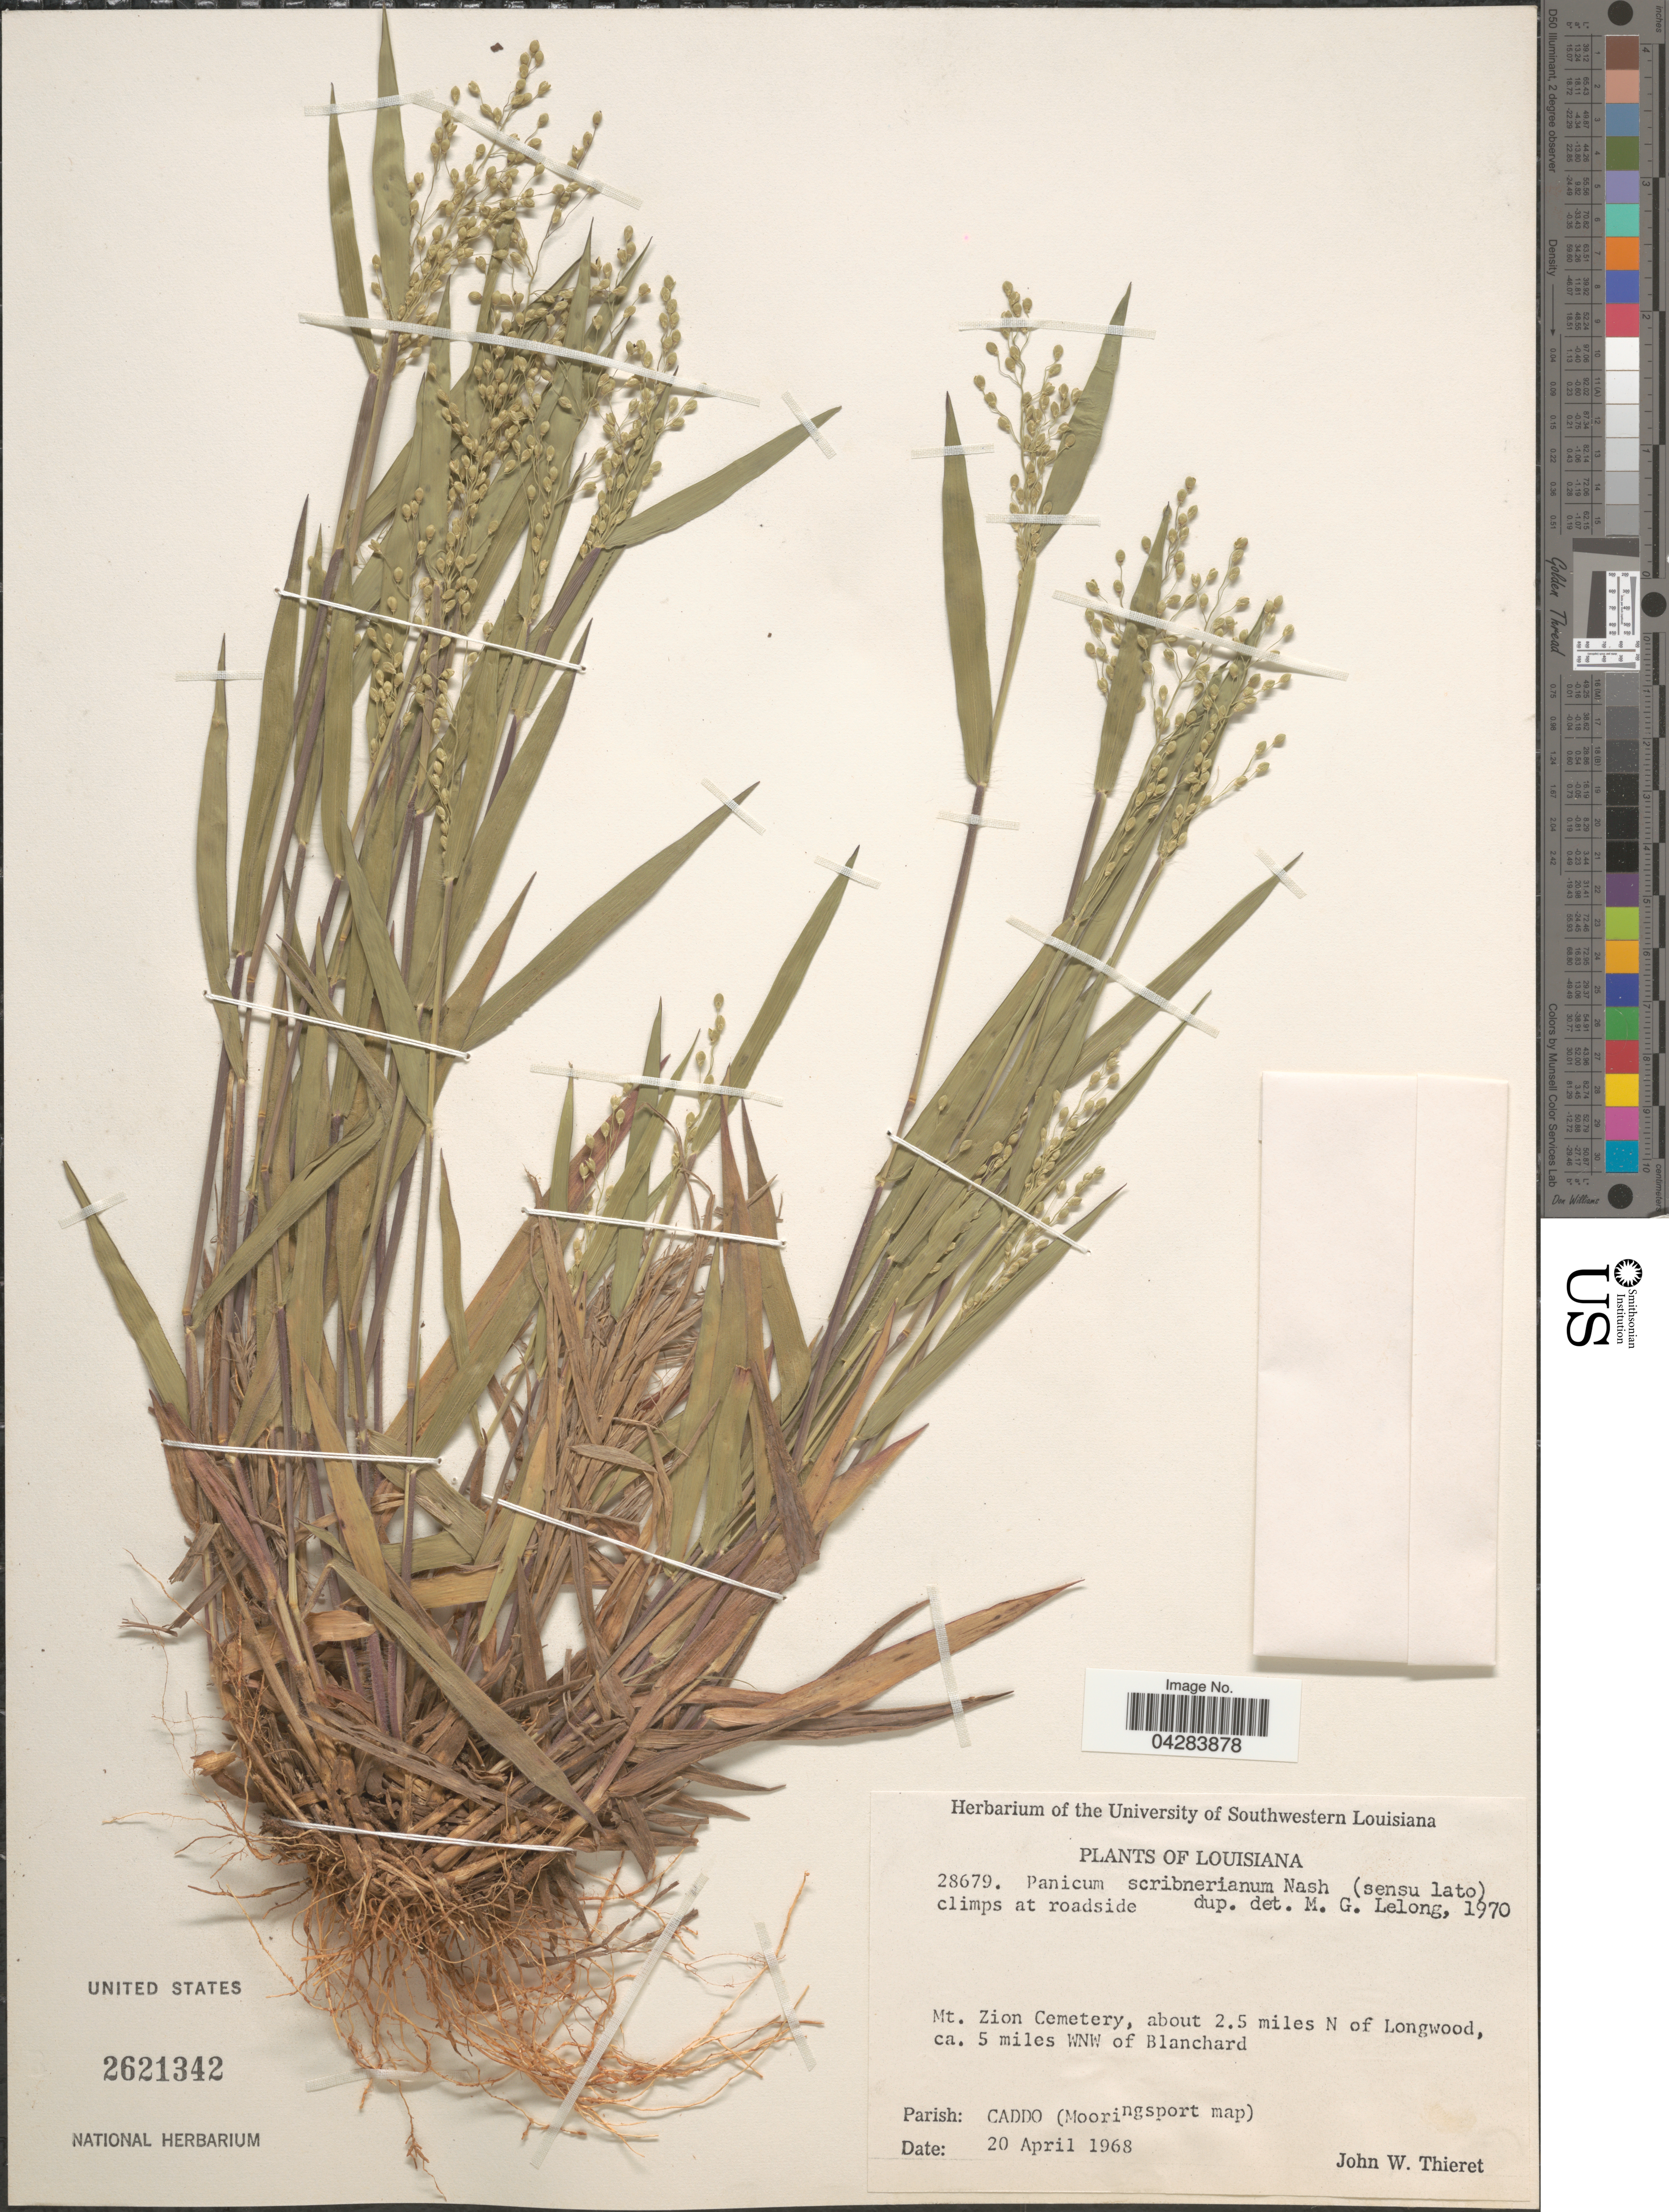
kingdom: Plantae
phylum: Tracheophyta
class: Liliopsida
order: Poales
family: Poaceae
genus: Dichanthelium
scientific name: Dichanthelium oligosanthes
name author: (Schult.) Gould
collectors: J. W. Thieret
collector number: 28679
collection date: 1968-04-20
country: United States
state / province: Louisiana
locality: At roadside. Mt. Zion Cemetery, about 2.5 miles N of Longwood, ca. 5 miles WNW of Blanchard. Parish: Caddo (Mooringsport map).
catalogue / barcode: US 2621342